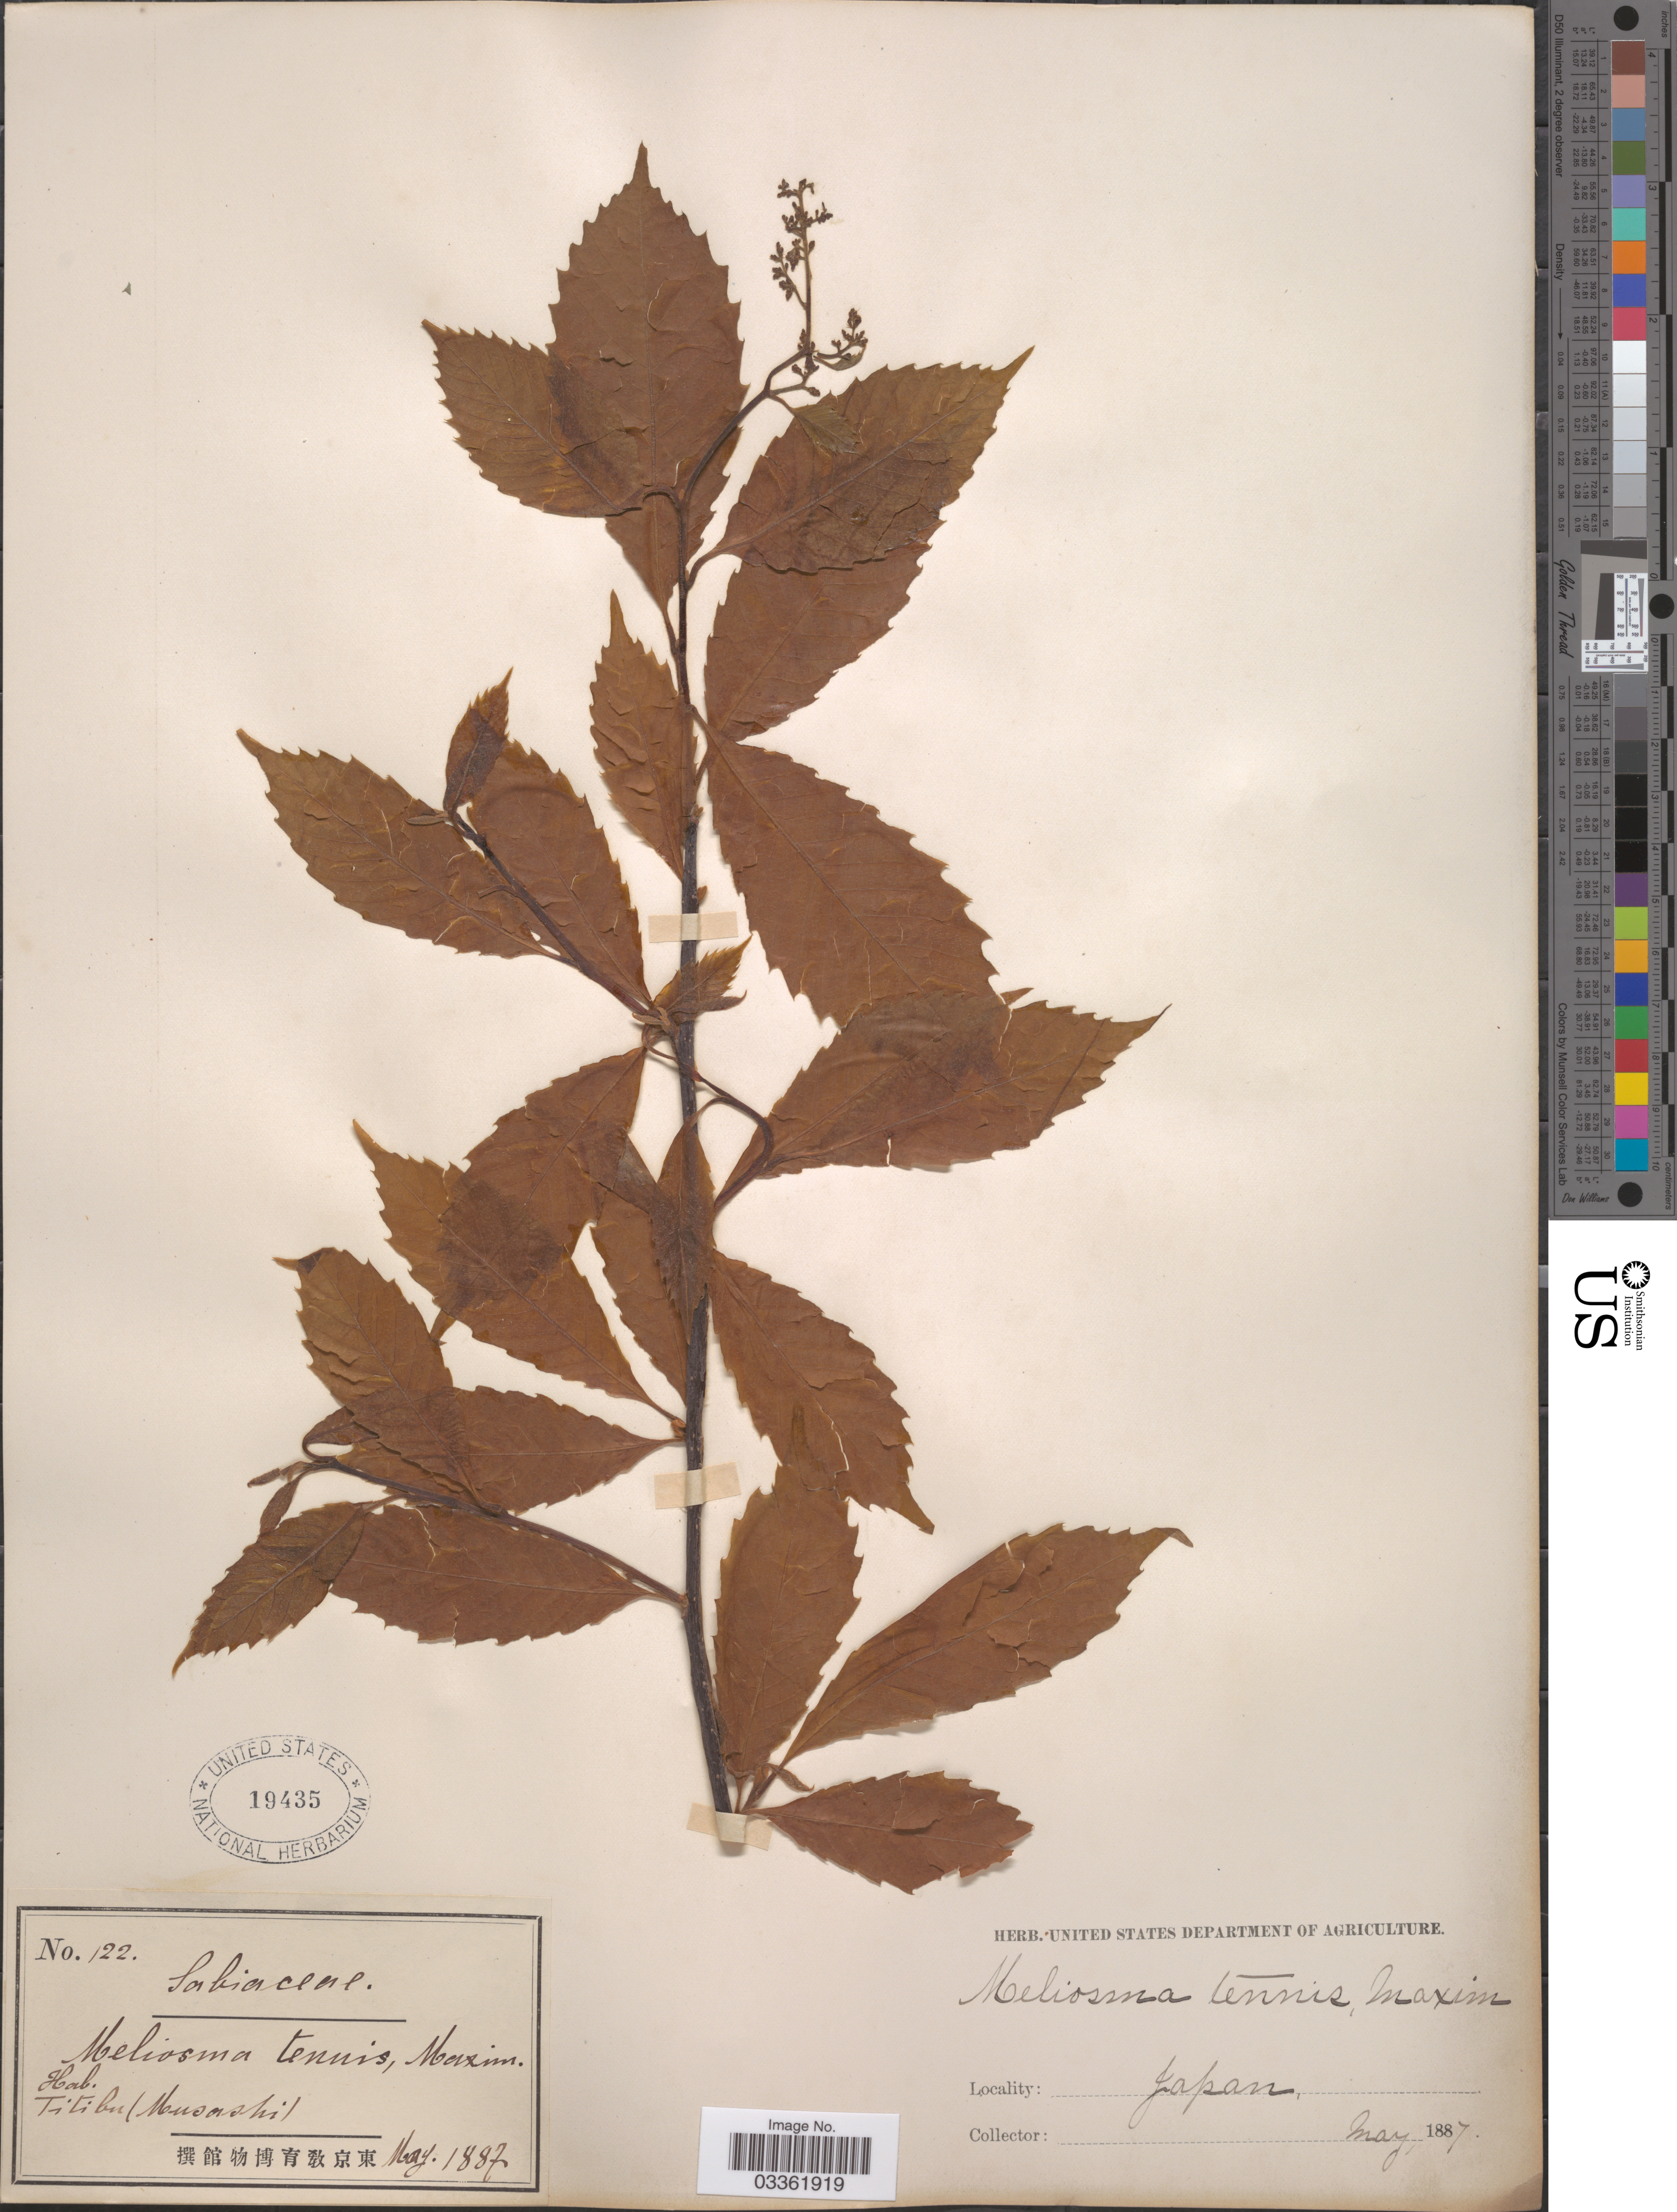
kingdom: Plantae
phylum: Tracheophyta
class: Magnoliopsida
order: Proteales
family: Sabiaceae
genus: Meliosma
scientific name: Meliosma tenuis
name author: Maxim.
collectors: Facchini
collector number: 122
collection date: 1887-05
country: Japan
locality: Titibu (Musashi).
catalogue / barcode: US 19435